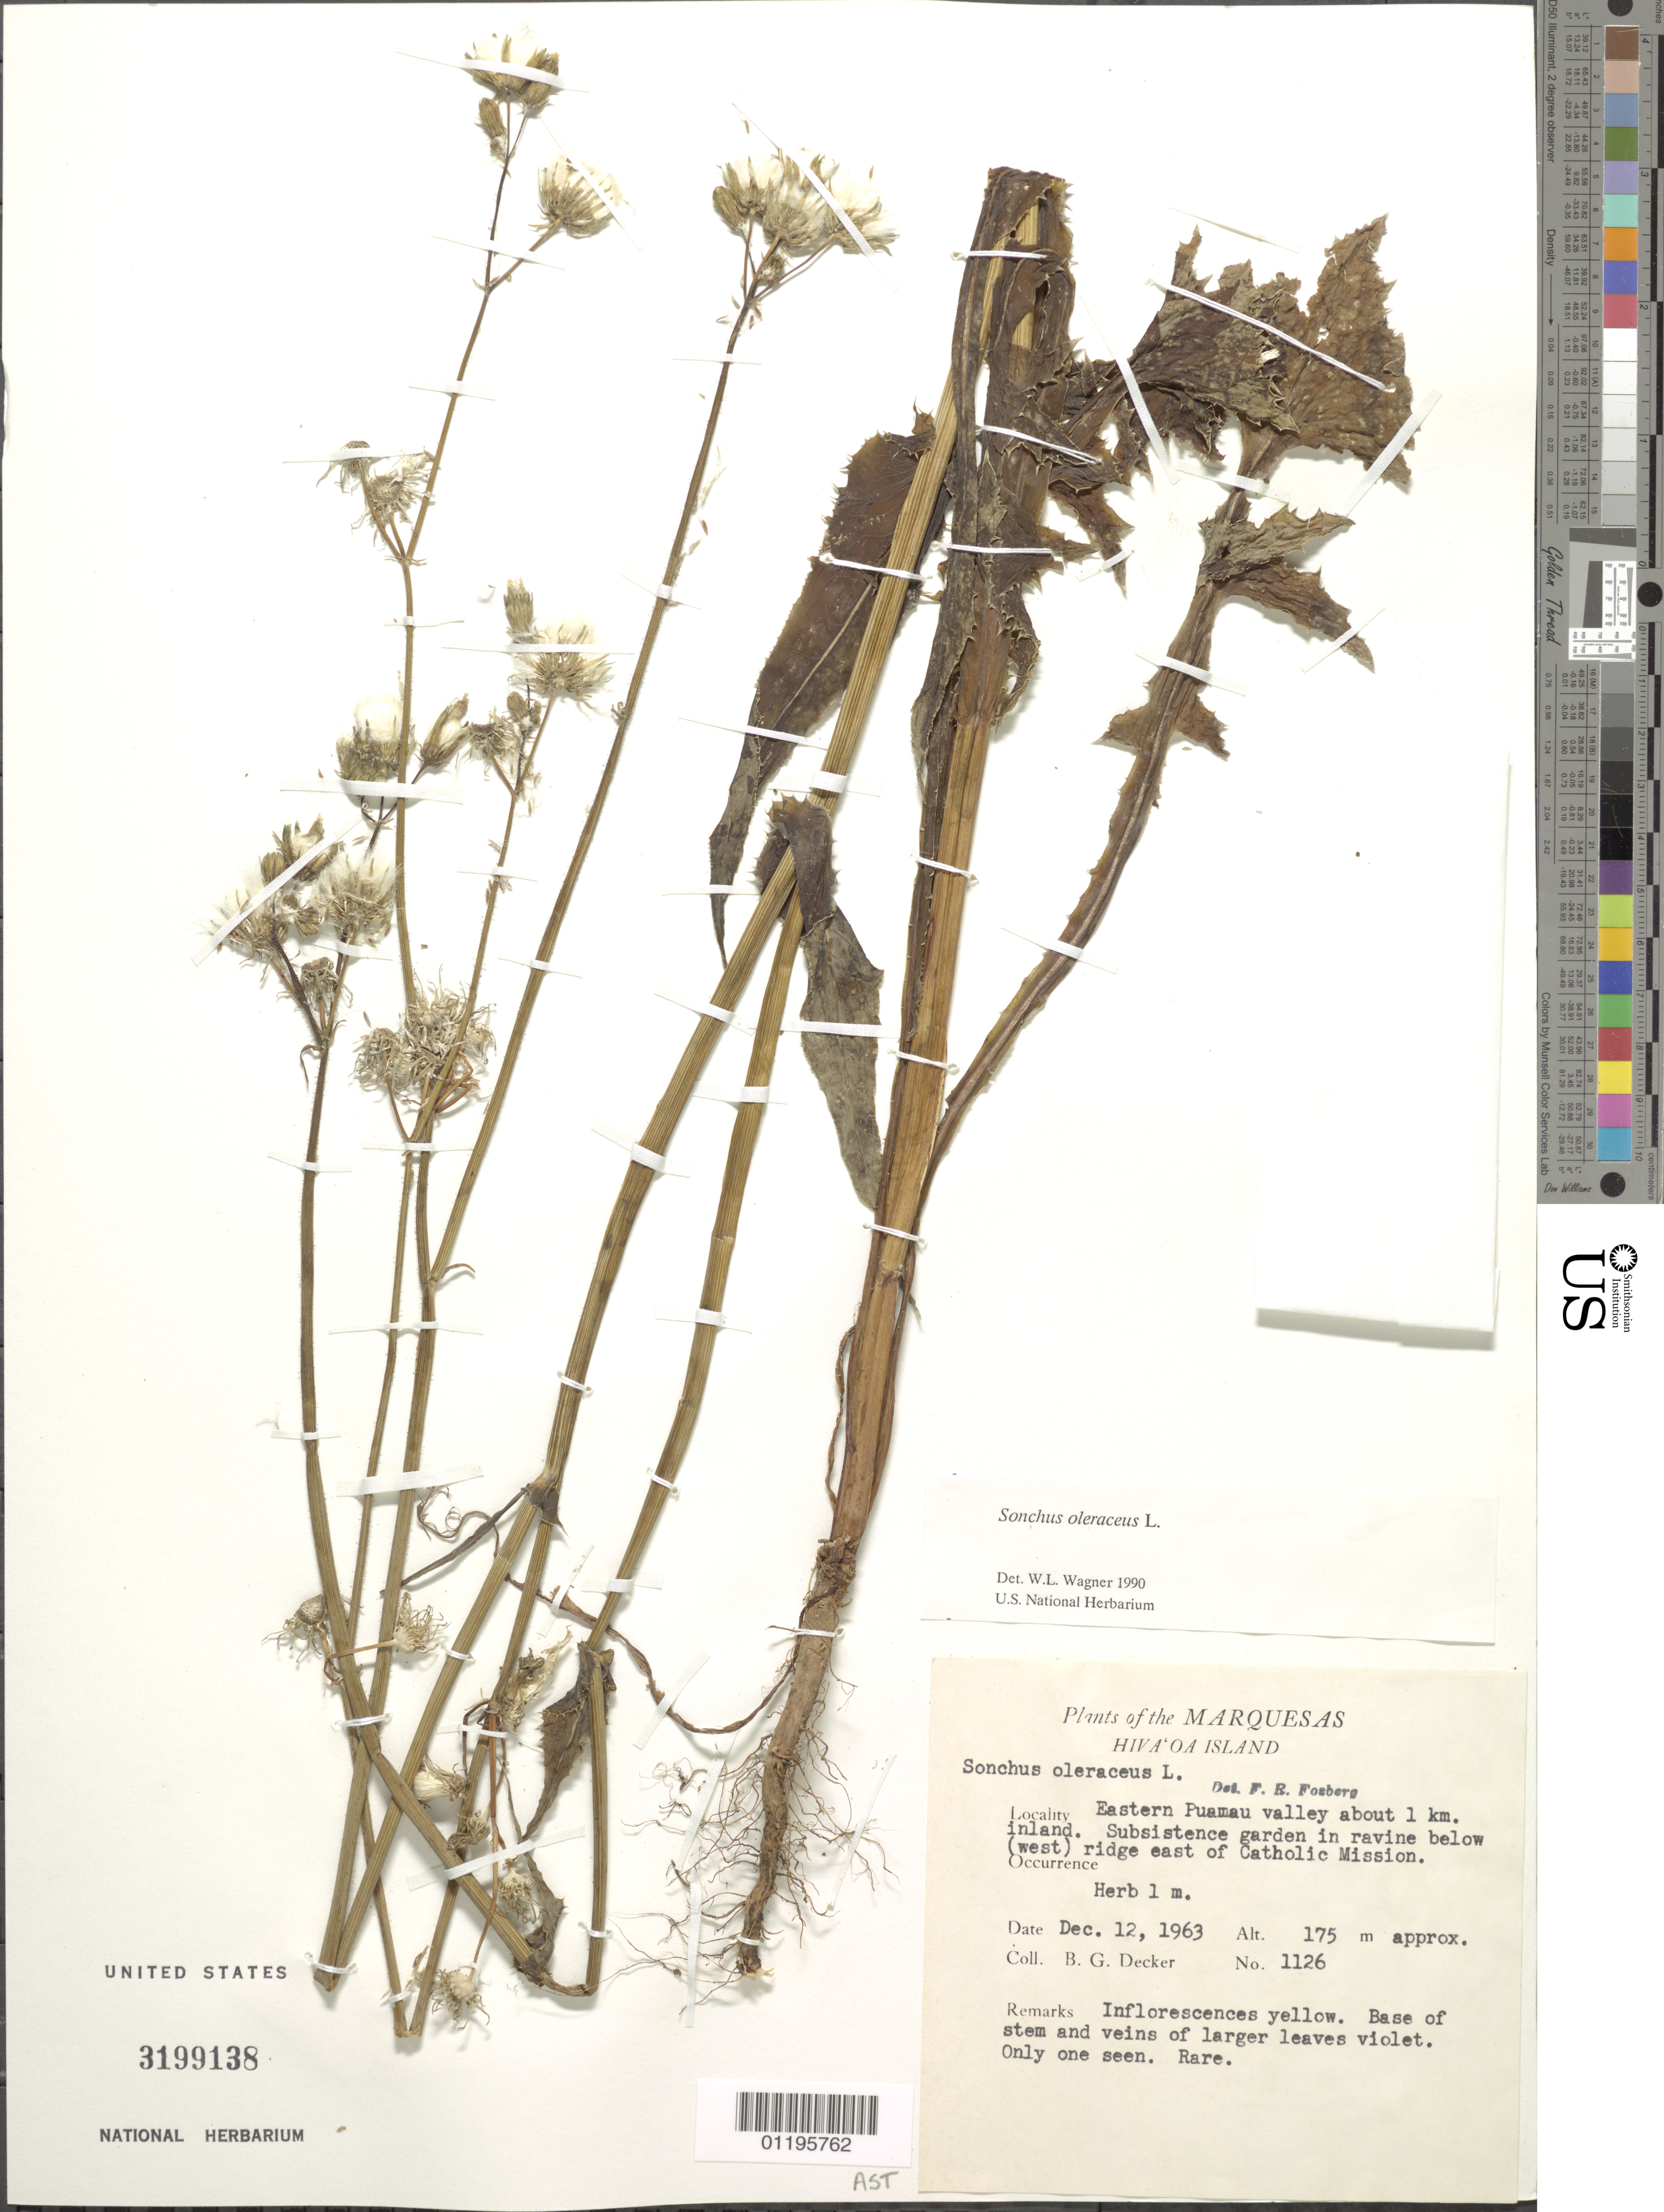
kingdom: Plantae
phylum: Tracheophyta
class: Magnoliopsida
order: Asterales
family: Asteraceae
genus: Sonchus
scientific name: Sonchus oleraceus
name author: L.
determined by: Wagner, W. L., (BOT), Smithsonian Institution - National Museum of Natural History (UNITED STATES)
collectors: B. G. Decker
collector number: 1126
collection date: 1963-12-12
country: French Polynesia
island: Hiva Oa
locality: E Puamau Valley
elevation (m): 175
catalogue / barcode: US 3199138